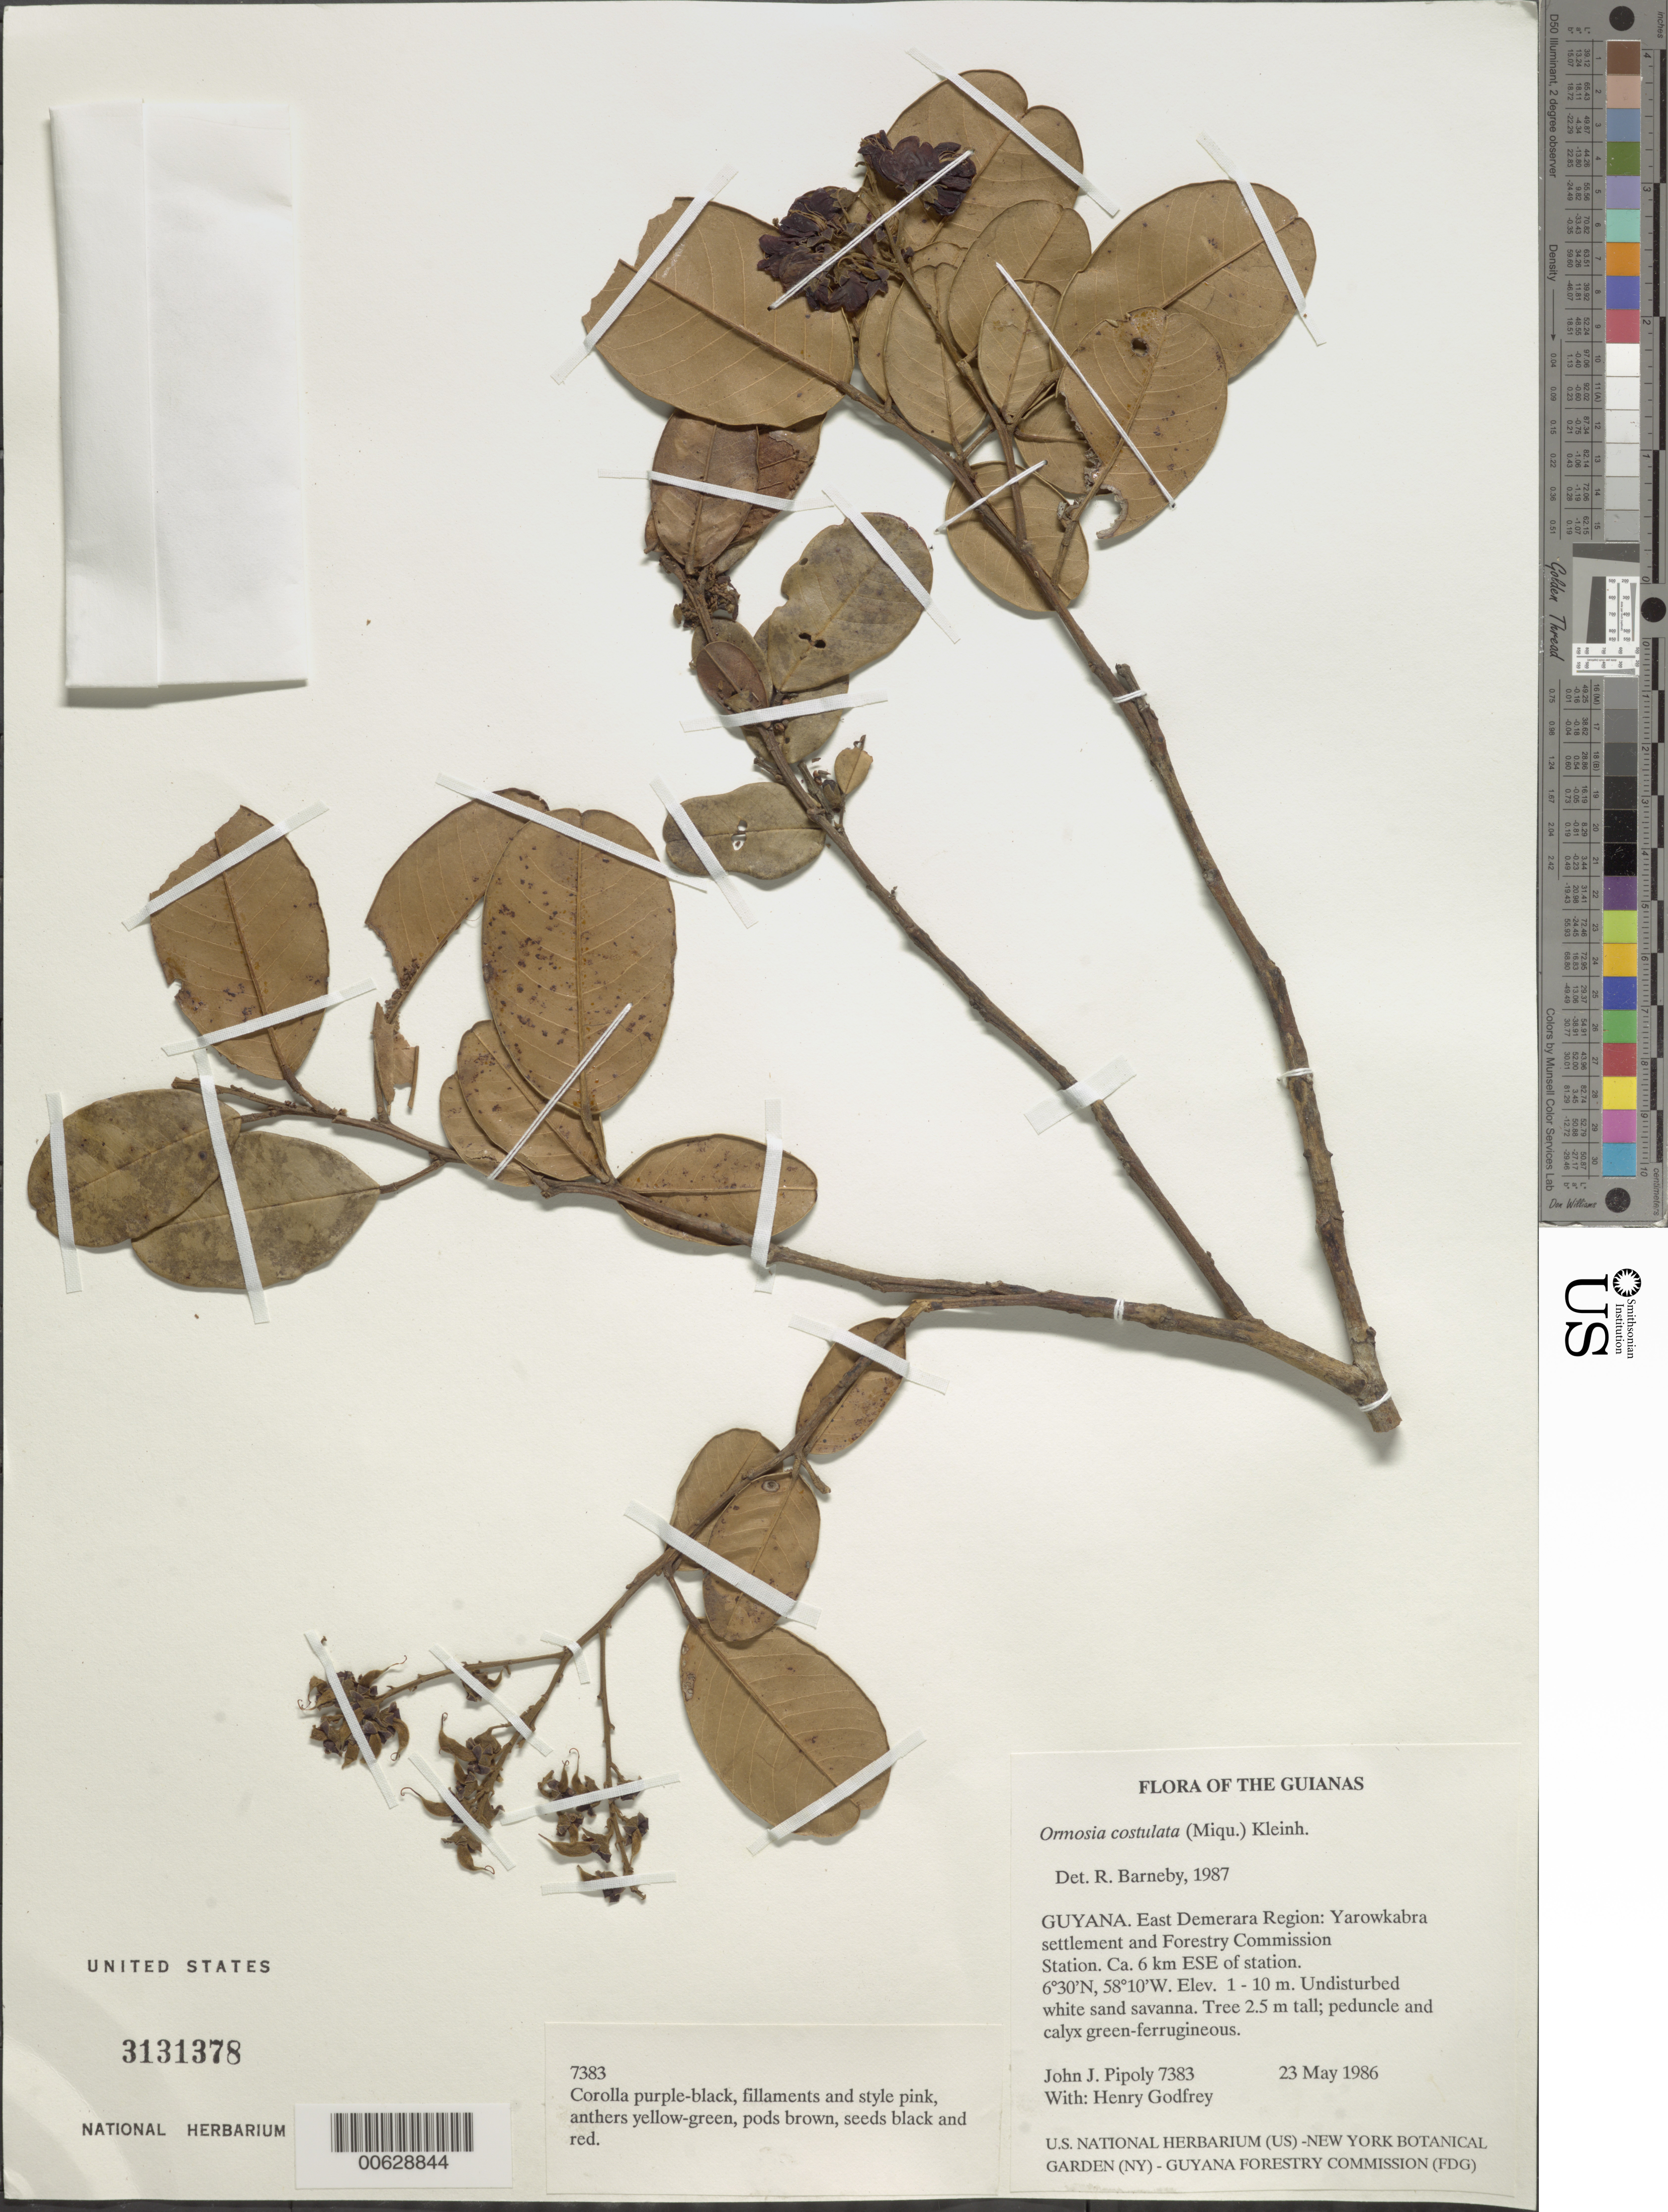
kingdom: Plantae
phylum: Tracheophyta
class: Magnoliopsida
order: Fabales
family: Fabaceae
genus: Ormosia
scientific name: Ormosia costulata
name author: (Miq.) Kleinhoonte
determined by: Barneby, Rupert C., (NY)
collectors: J. J. Pipoly & H. Godfrey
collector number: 7383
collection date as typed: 23 May 1986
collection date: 1986-05-23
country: Guyana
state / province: Demerara-Mahaica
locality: Yarowkabra settlement and Forestry Commission Station ca. 6 km ESE of station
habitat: Undisturbed white sand savanna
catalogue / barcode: US 3131378